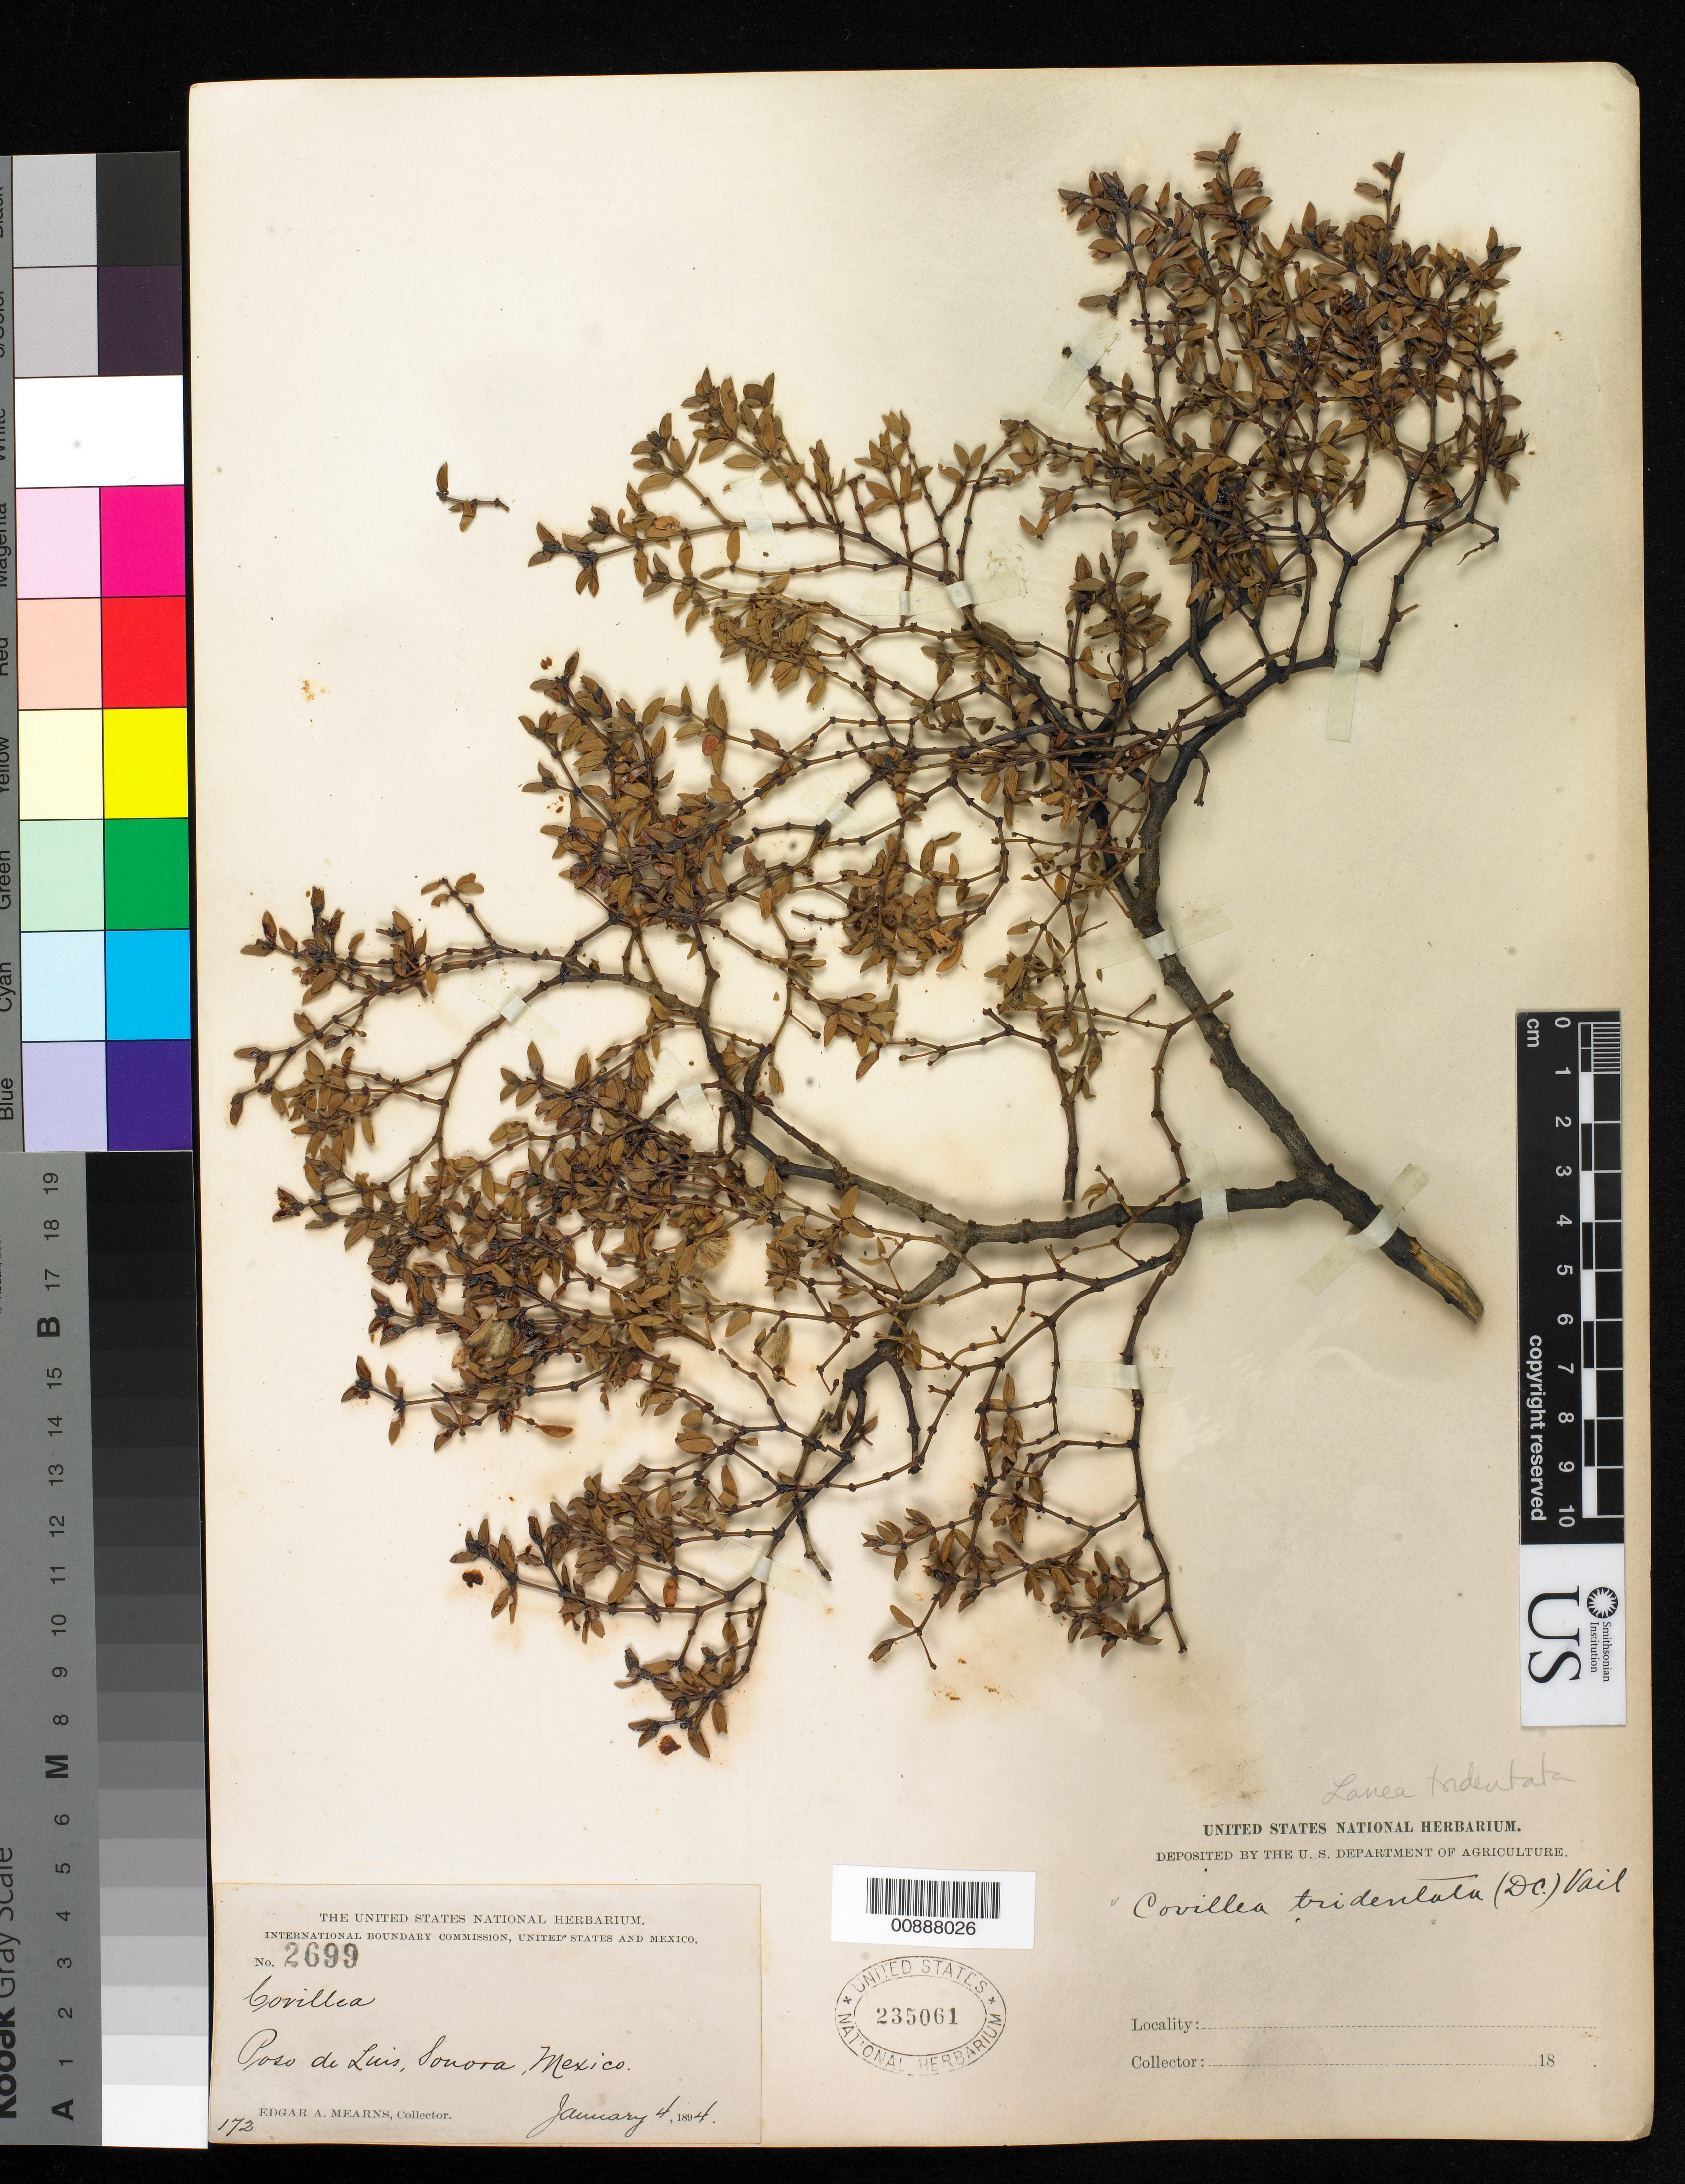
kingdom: Plantae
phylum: Tracheophyta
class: Magnoliopsida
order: Zygophyllales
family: Zygophyllaceae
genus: Larrea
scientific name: Larrea tridentata var. tridentata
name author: (Sessé & Moc. ex DC.) Coville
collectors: E. A. Mearns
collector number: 2699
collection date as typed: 04 Jan 1894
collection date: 1894-01-04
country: Mexico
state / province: Sonora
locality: Poso de Luis, Sonora.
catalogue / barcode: US 235061